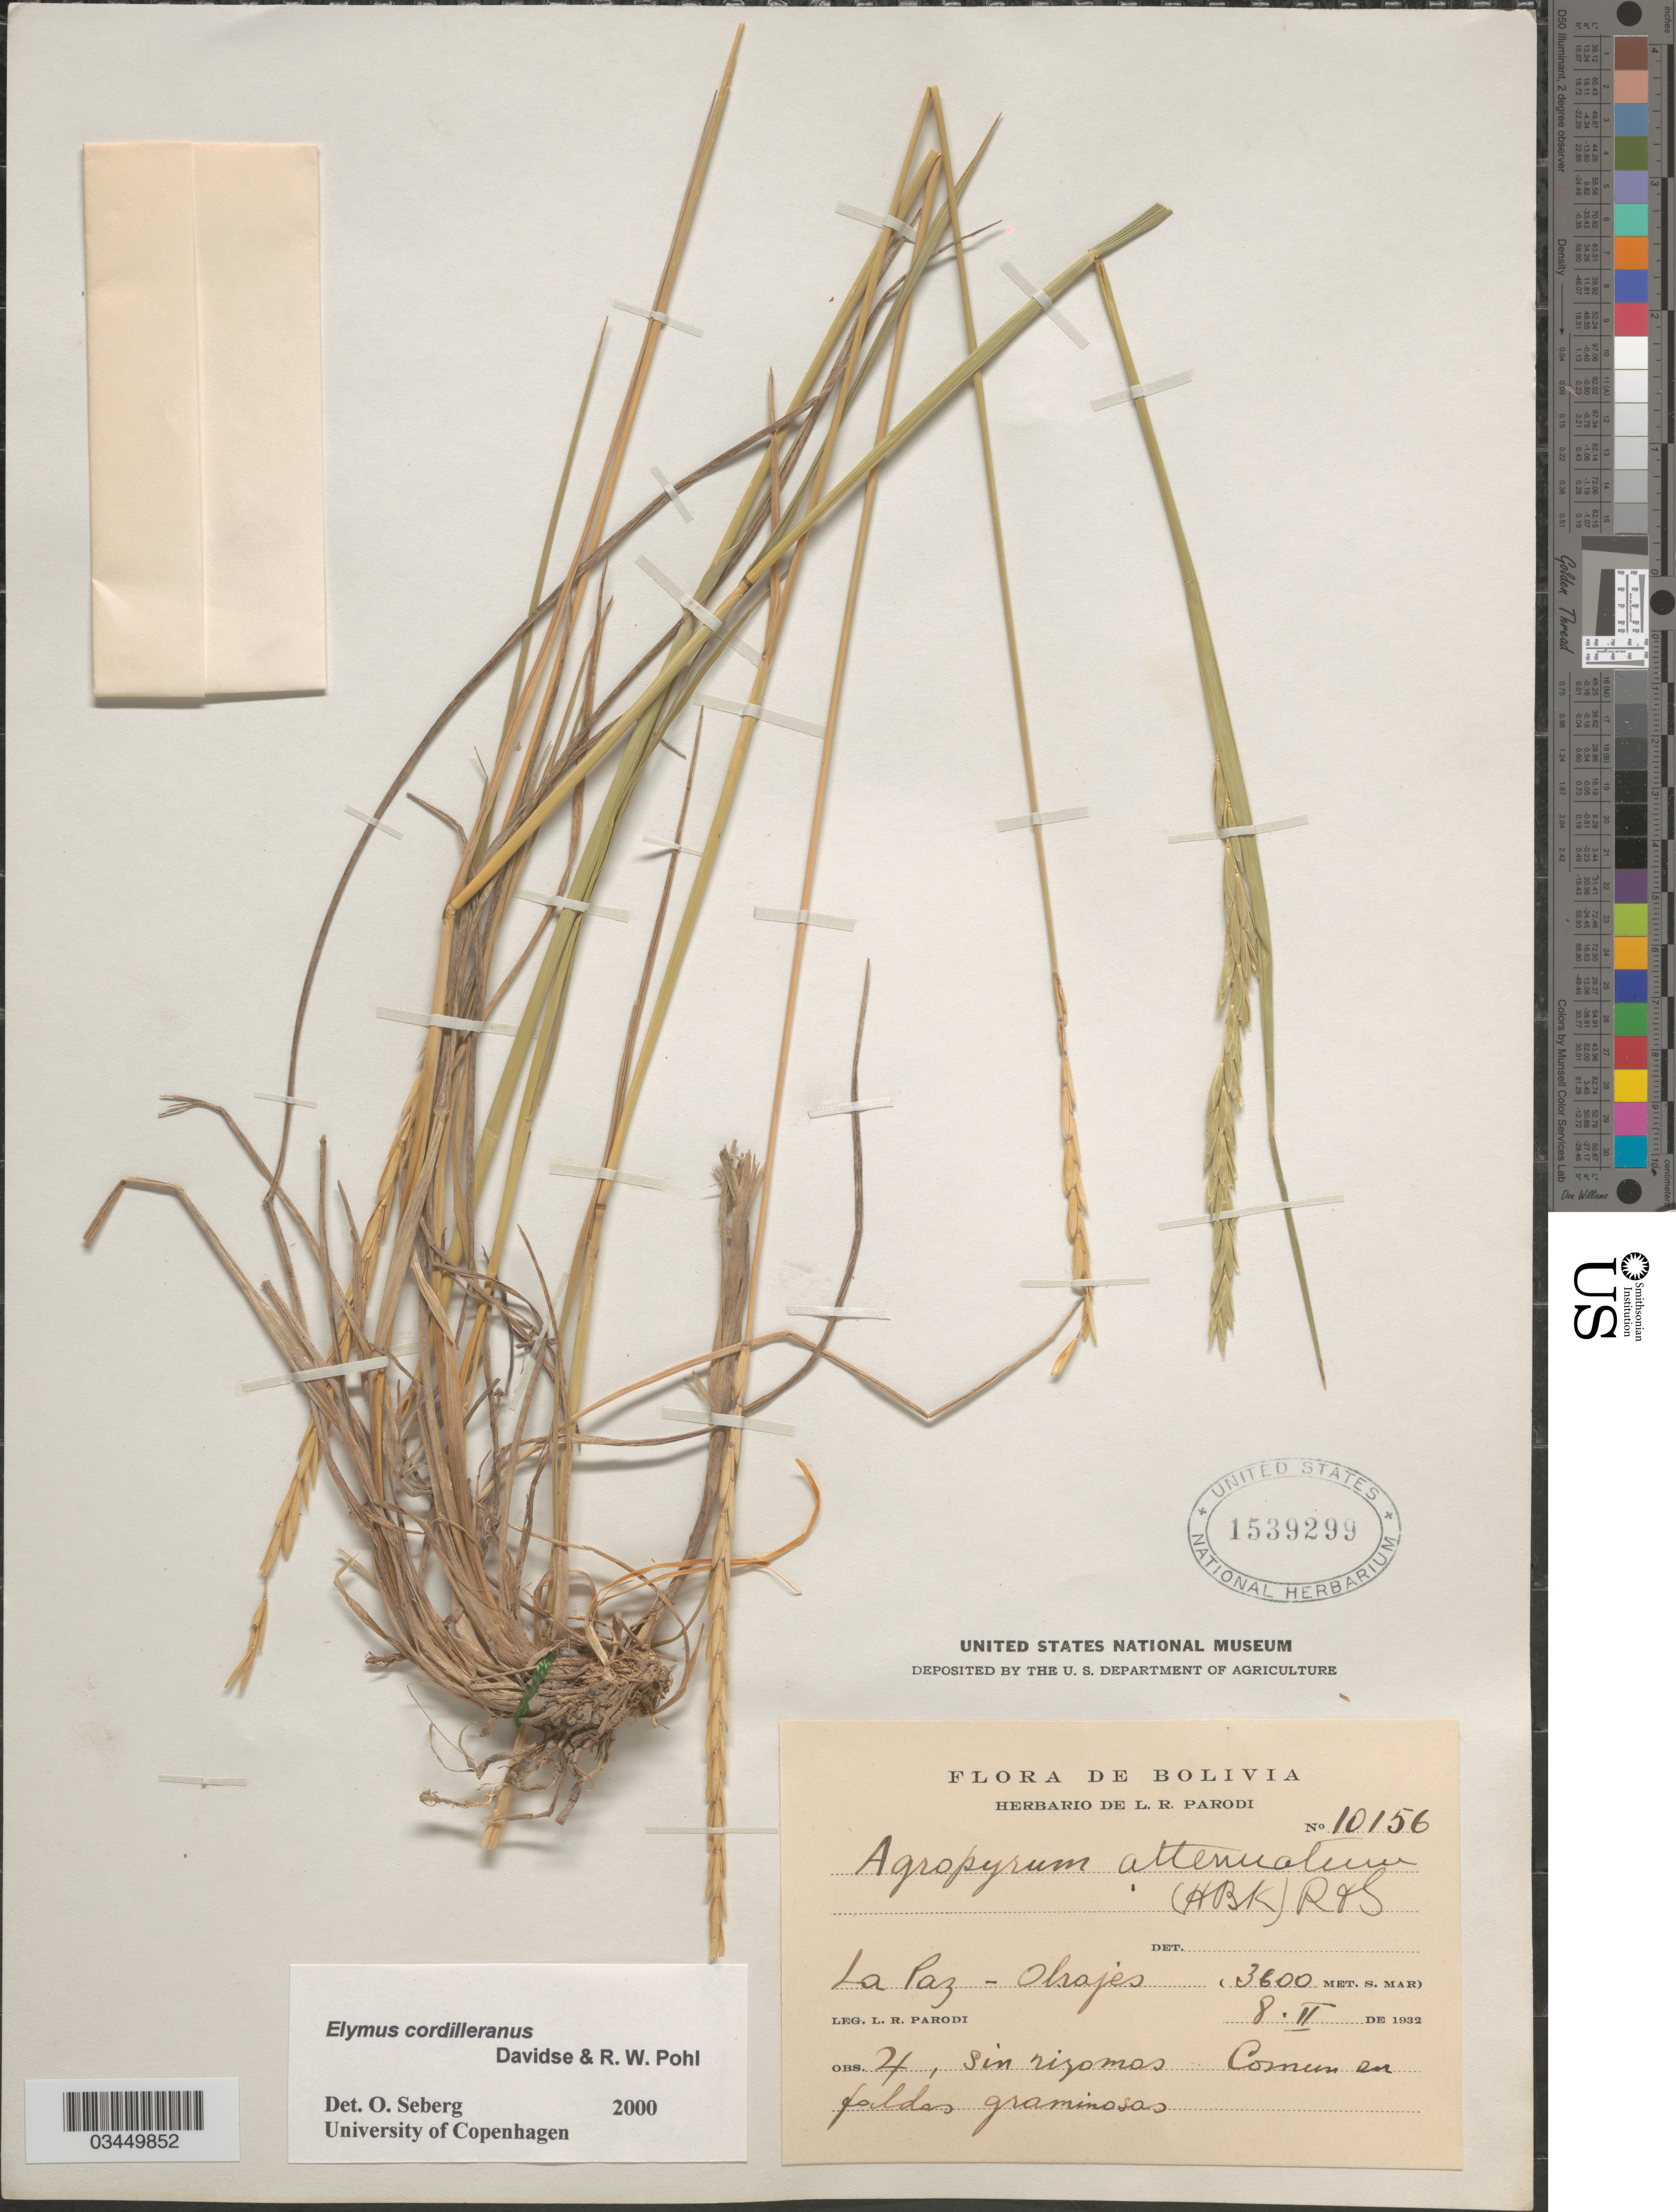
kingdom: Plantae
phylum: Tracheophyta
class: Liliopsida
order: Poales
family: Poaceae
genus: Elymus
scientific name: Elymus cordilleranus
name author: Davidse & R.W. Pohl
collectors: L. R. Parodi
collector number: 10156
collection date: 1932-02-08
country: Bolivia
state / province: La Paz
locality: Ohajes.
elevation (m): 3600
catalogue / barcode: US 1539299